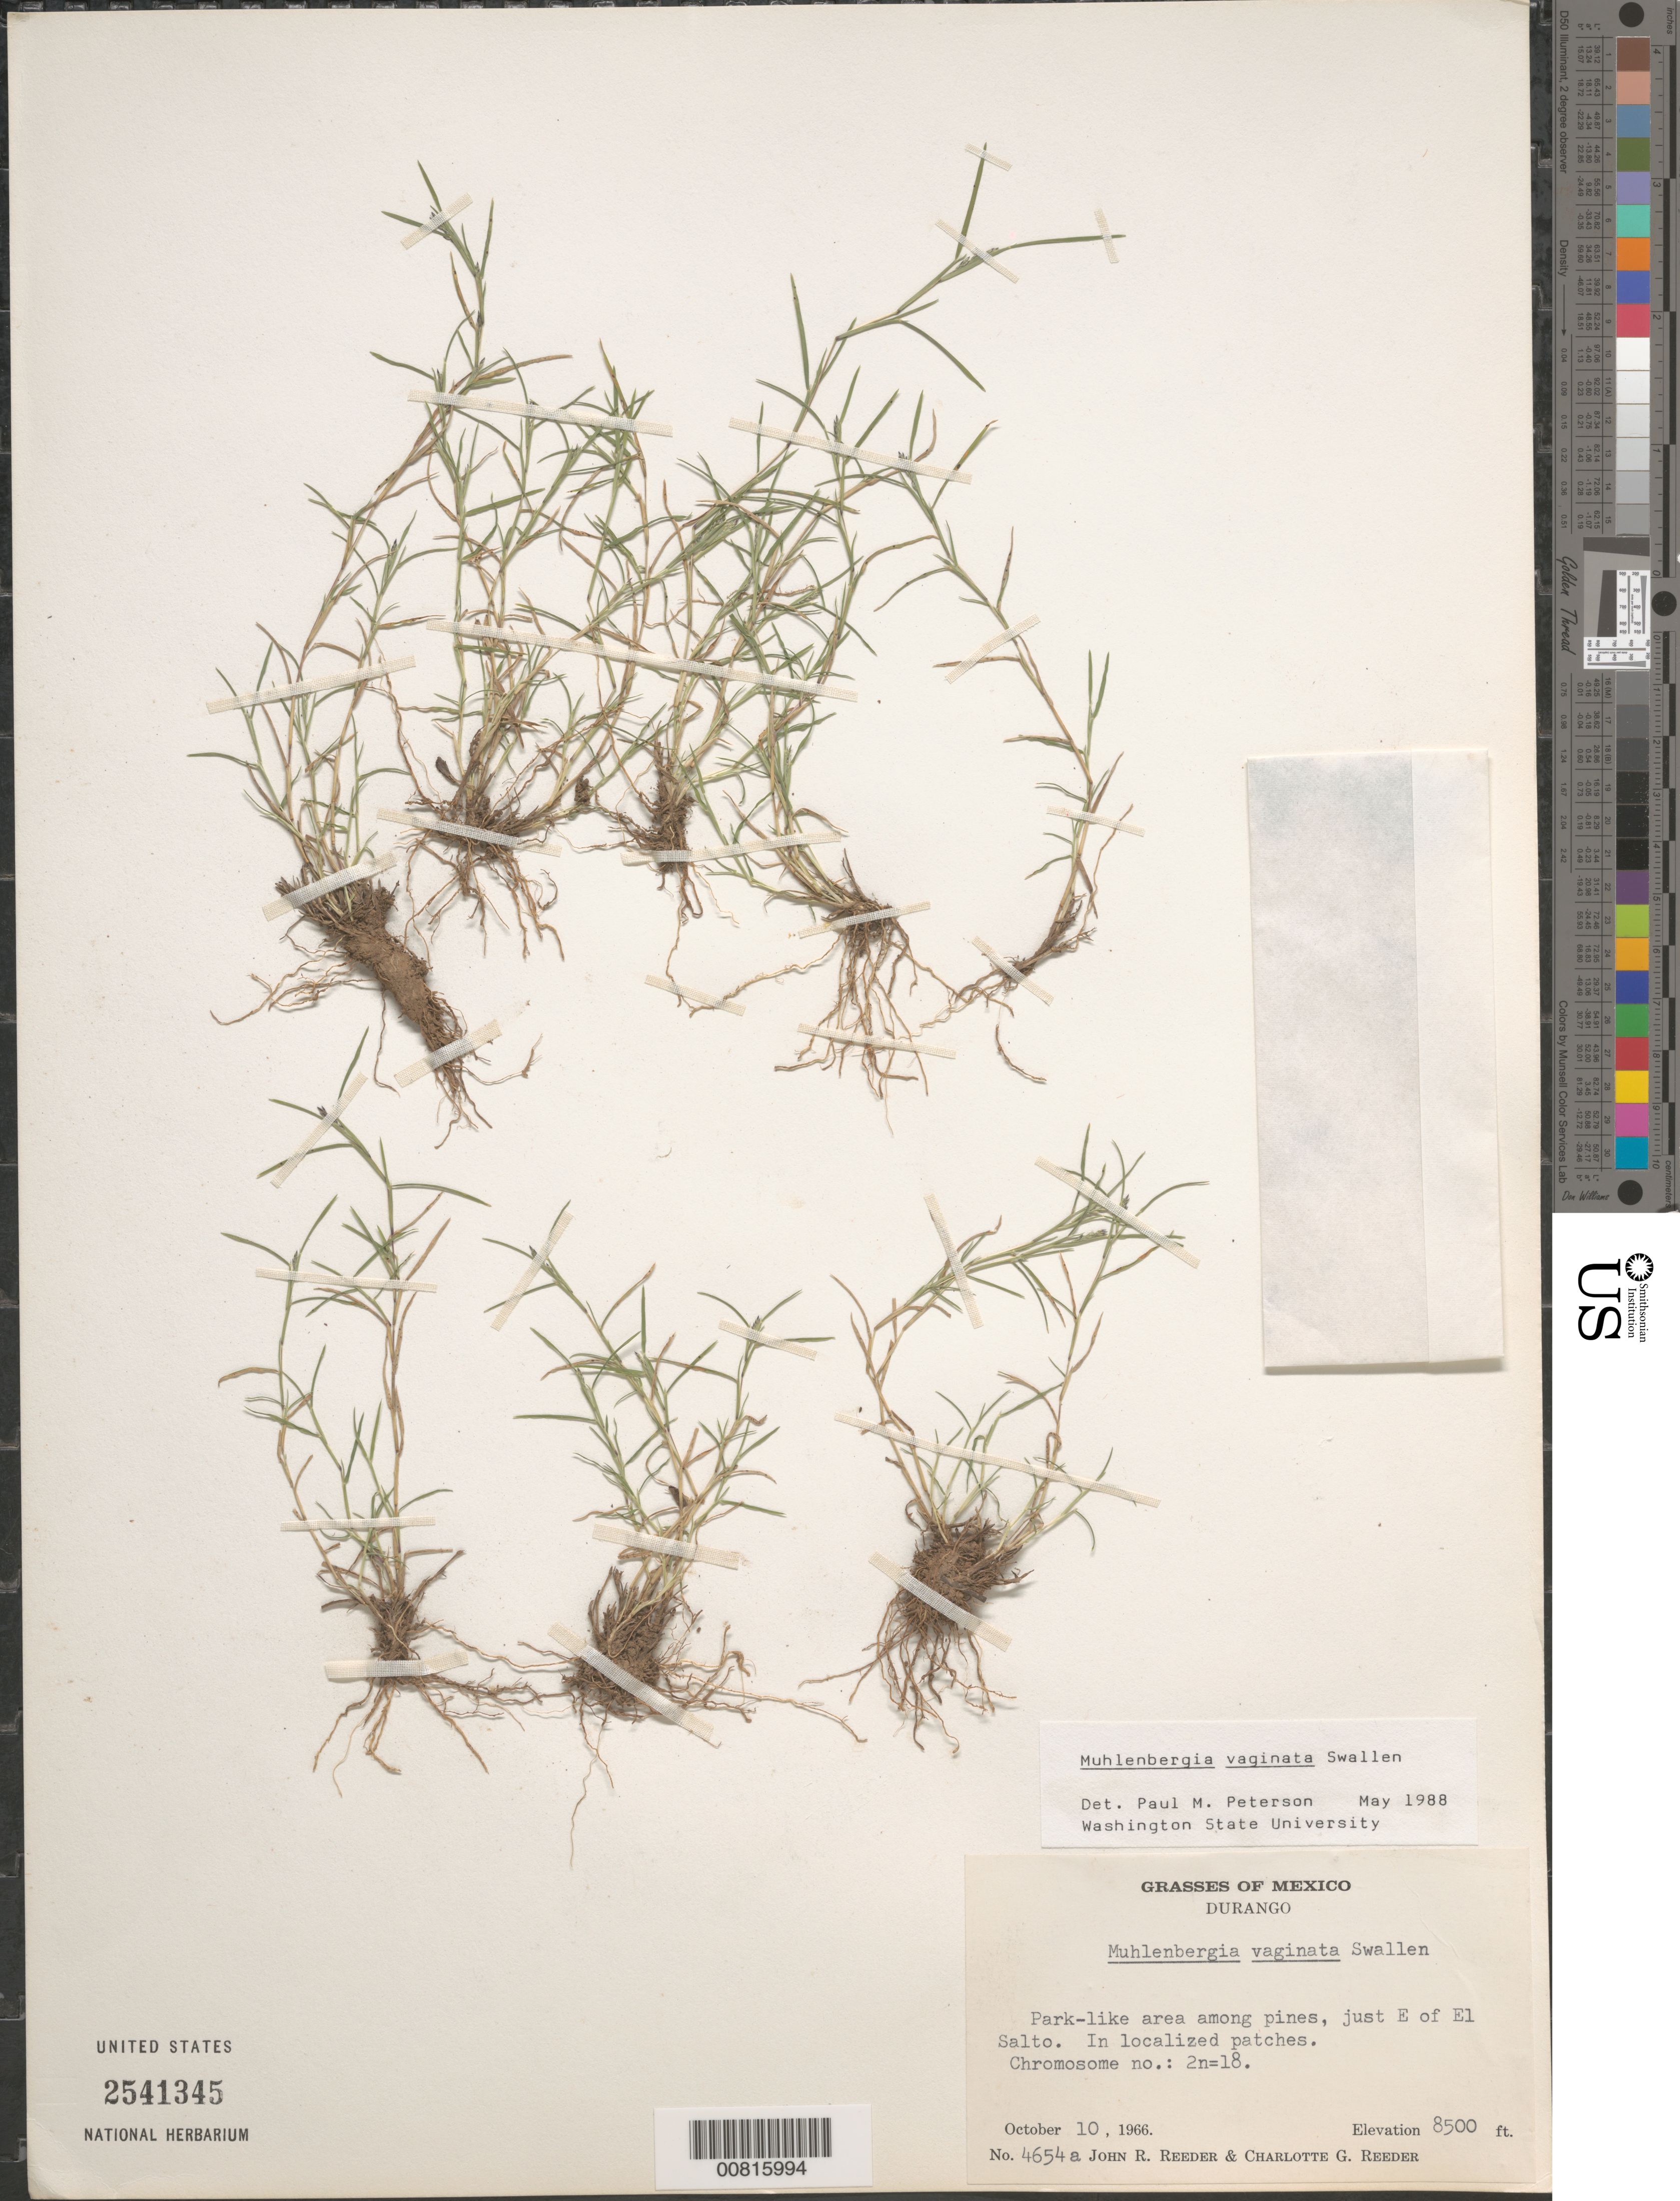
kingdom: Plantae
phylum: Tracheophyta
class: Liliopsida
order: Poales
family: Poaceae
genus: Muhlenbergia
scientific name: Muhlenbergia vaginata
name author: Swallen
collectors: J. R. Reeder & C. G. Reeder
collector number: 4654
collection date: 1966-10-10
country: Mexico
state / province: Durango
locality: Park-like area among pines, just E of El Salto.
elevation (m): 2591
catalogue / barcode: US 2541345